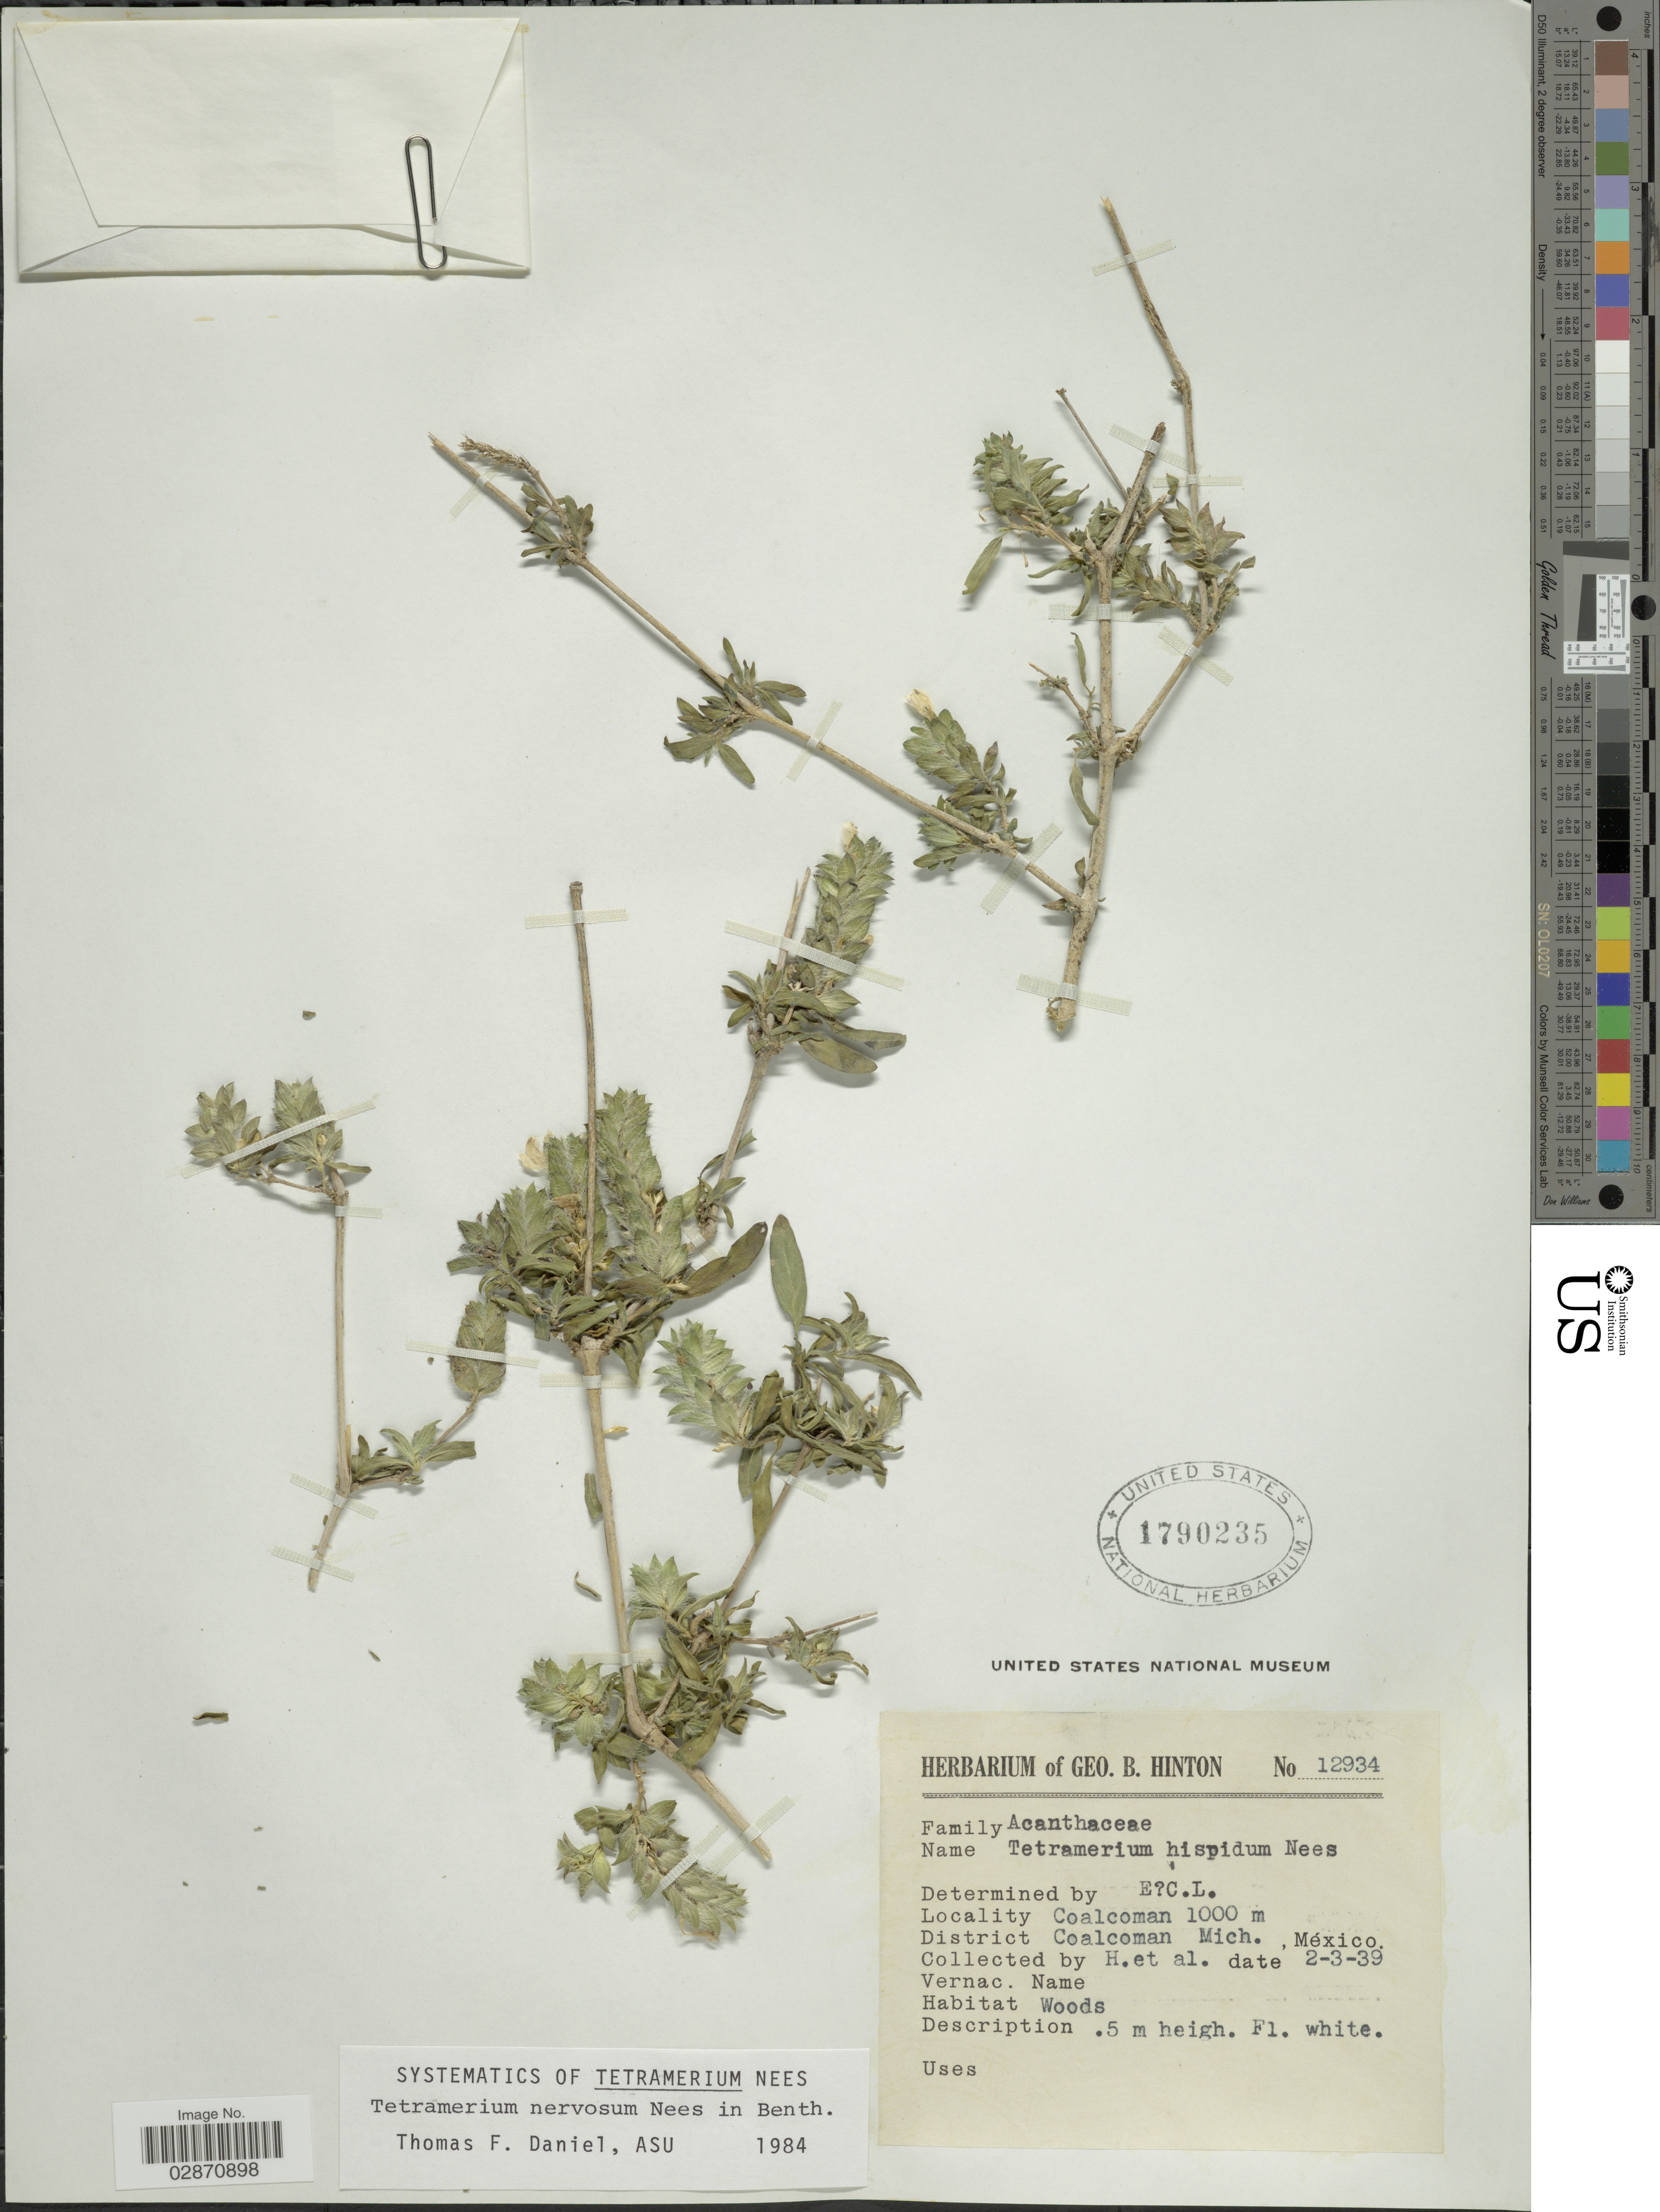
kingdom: Plantae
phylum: Tracheophyta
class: Magnoliopsida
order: Lamiales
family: Acanthaceae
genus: Tetramerium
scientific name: Tetramerium nervosum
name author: Nees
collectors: G. B. Hinton & et al.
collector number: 12934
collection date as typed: Transcribed d/m/y: 2/3/39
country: Mexico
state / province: Michoacán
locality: Coalcoman. District Coalcoman, Mich.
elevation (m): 1000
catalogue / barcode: US 1790235